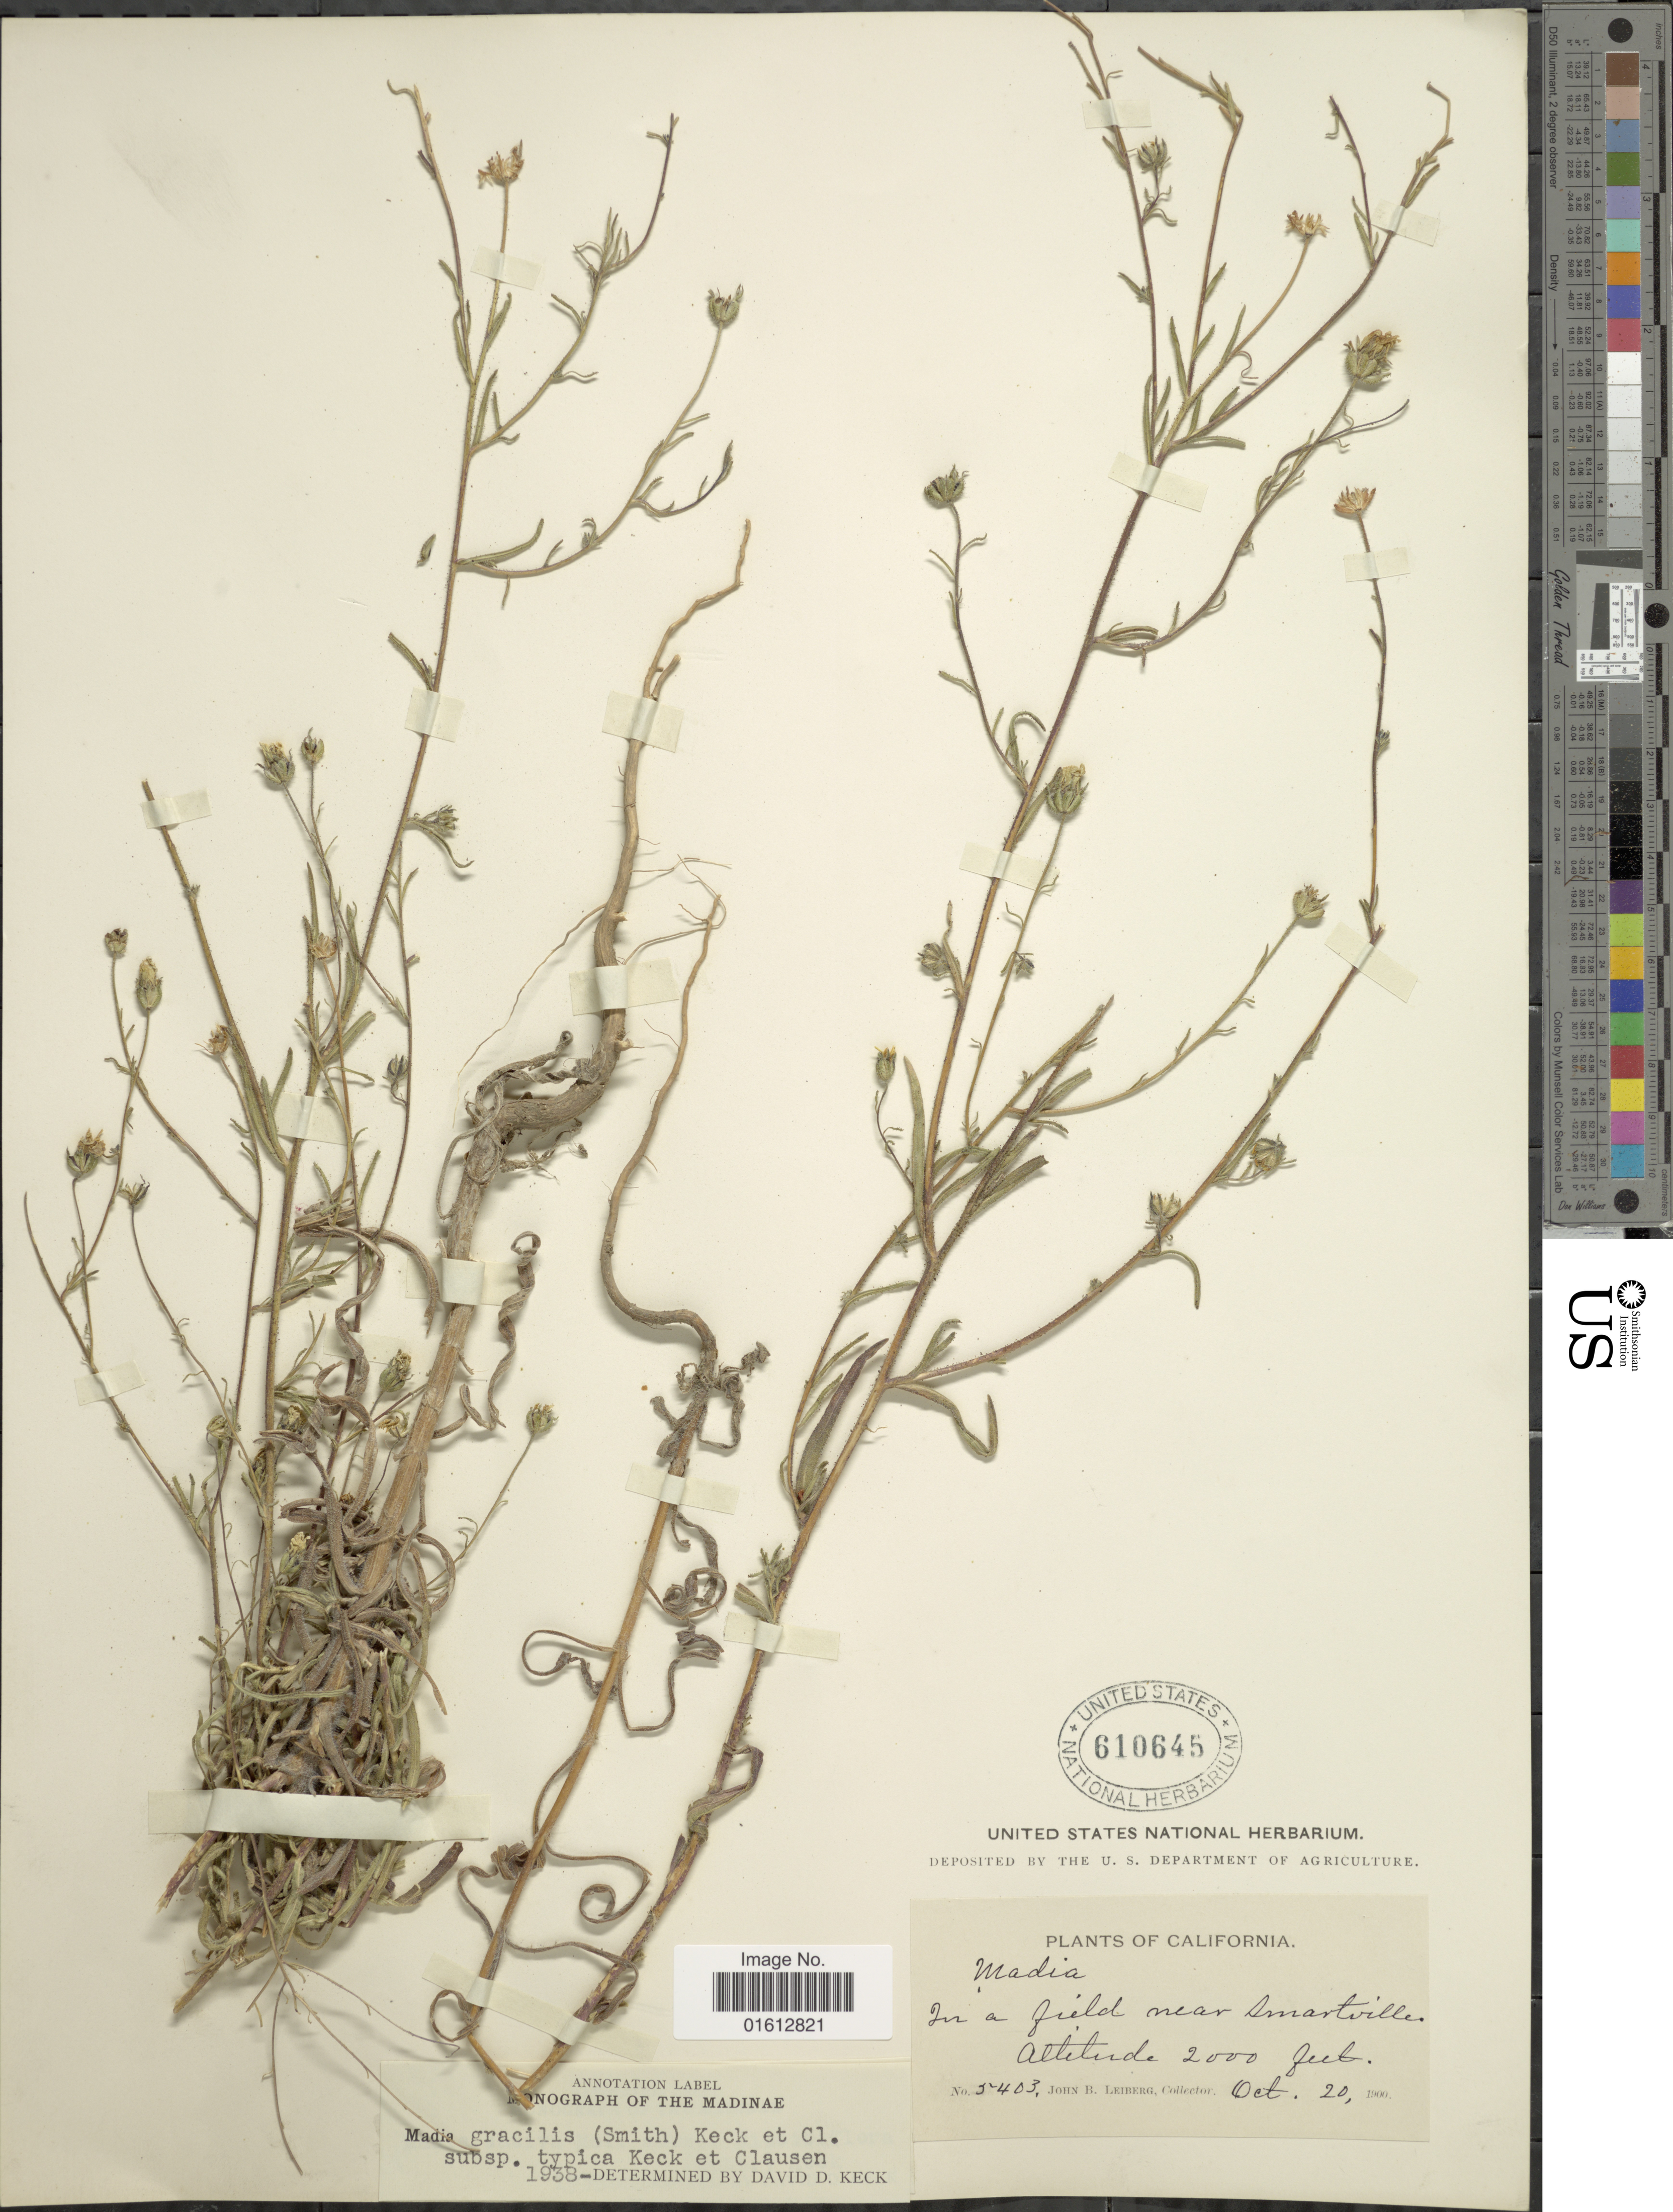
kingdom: Plantae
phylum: Tracheophyta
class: Magnoliopsida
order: Asterales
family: Asteraceae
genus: Madia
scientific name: Madia gracilis subsp. gracilis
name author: (Sm.) D.D. Keck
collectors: J. B. Leiberg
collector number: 5403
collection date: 1900-10-20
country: United States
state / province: California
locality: California, in a field near Smartville.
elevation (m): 610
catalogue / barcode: US 610645